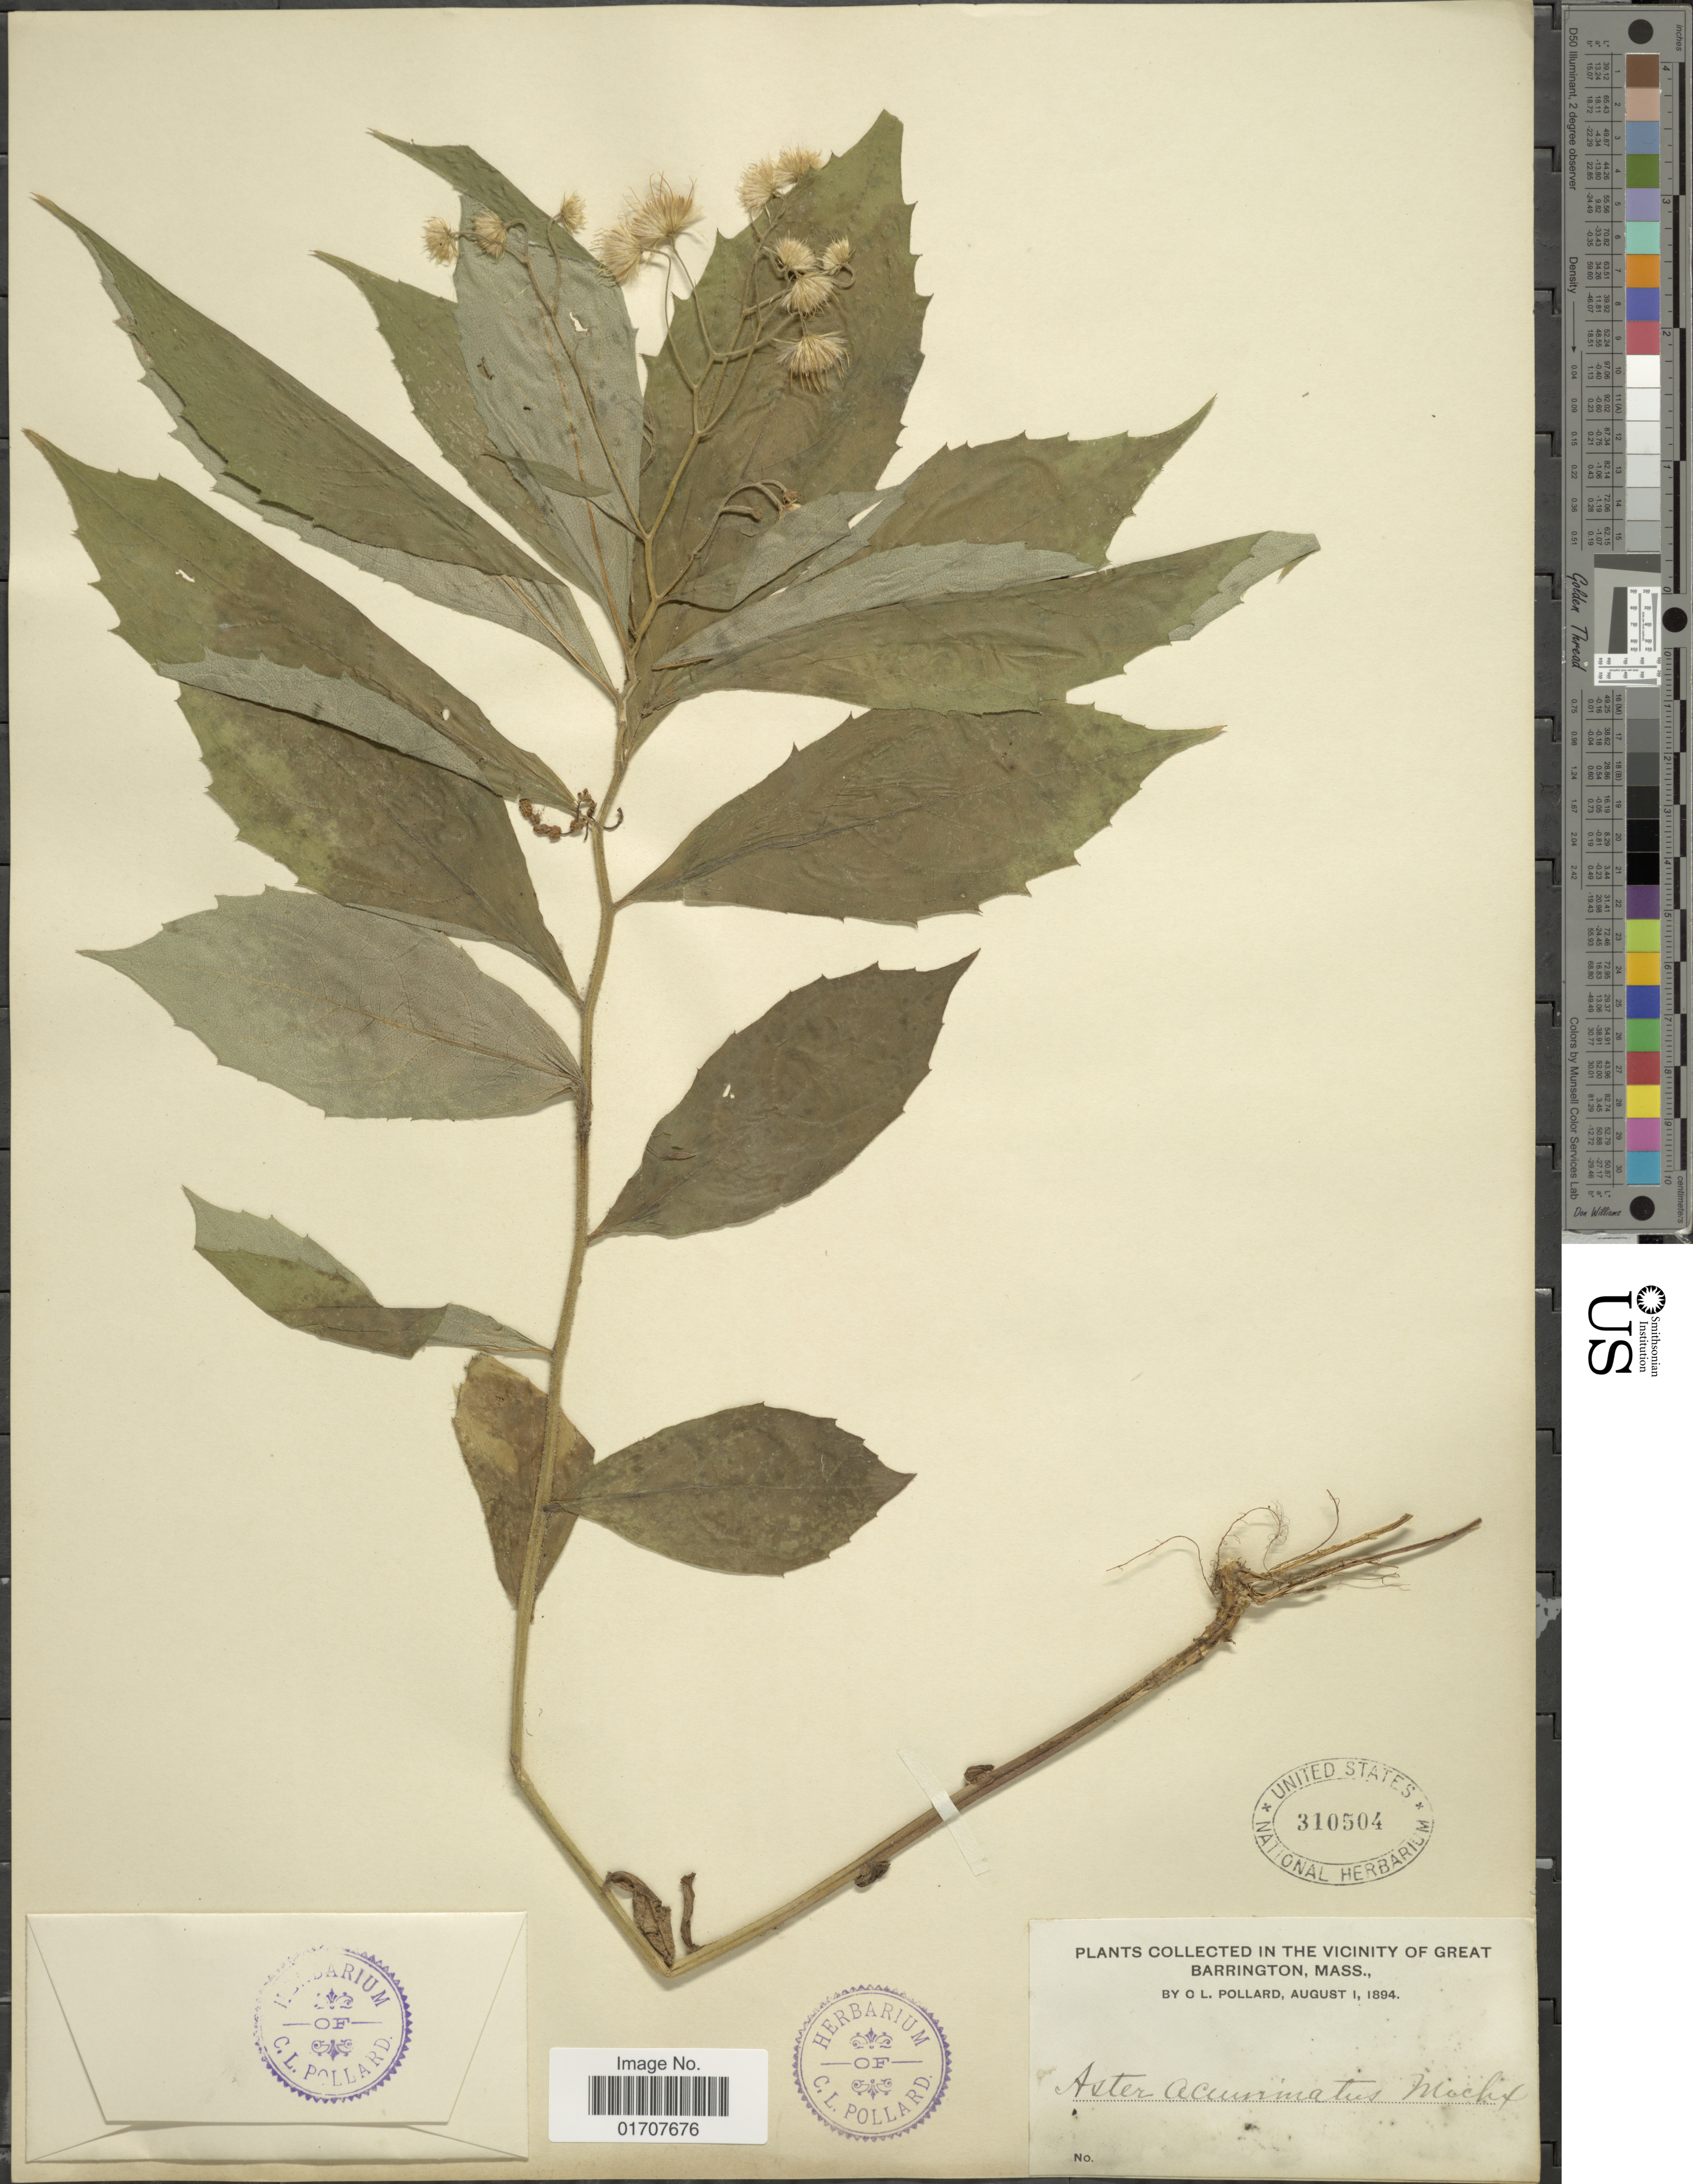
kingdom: Plantae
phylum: Tracheophyta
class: Magnoliopsida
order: Asterales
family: Asteraceae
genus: Oclemena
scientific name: Oclemena acuminata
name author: (Michx.) Greene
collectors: C. L. Pollard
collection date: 1894-08-01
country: United States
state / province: Massachusetts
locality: In the Vicinity of Great Barrington, Mass.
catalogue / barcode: US 310504